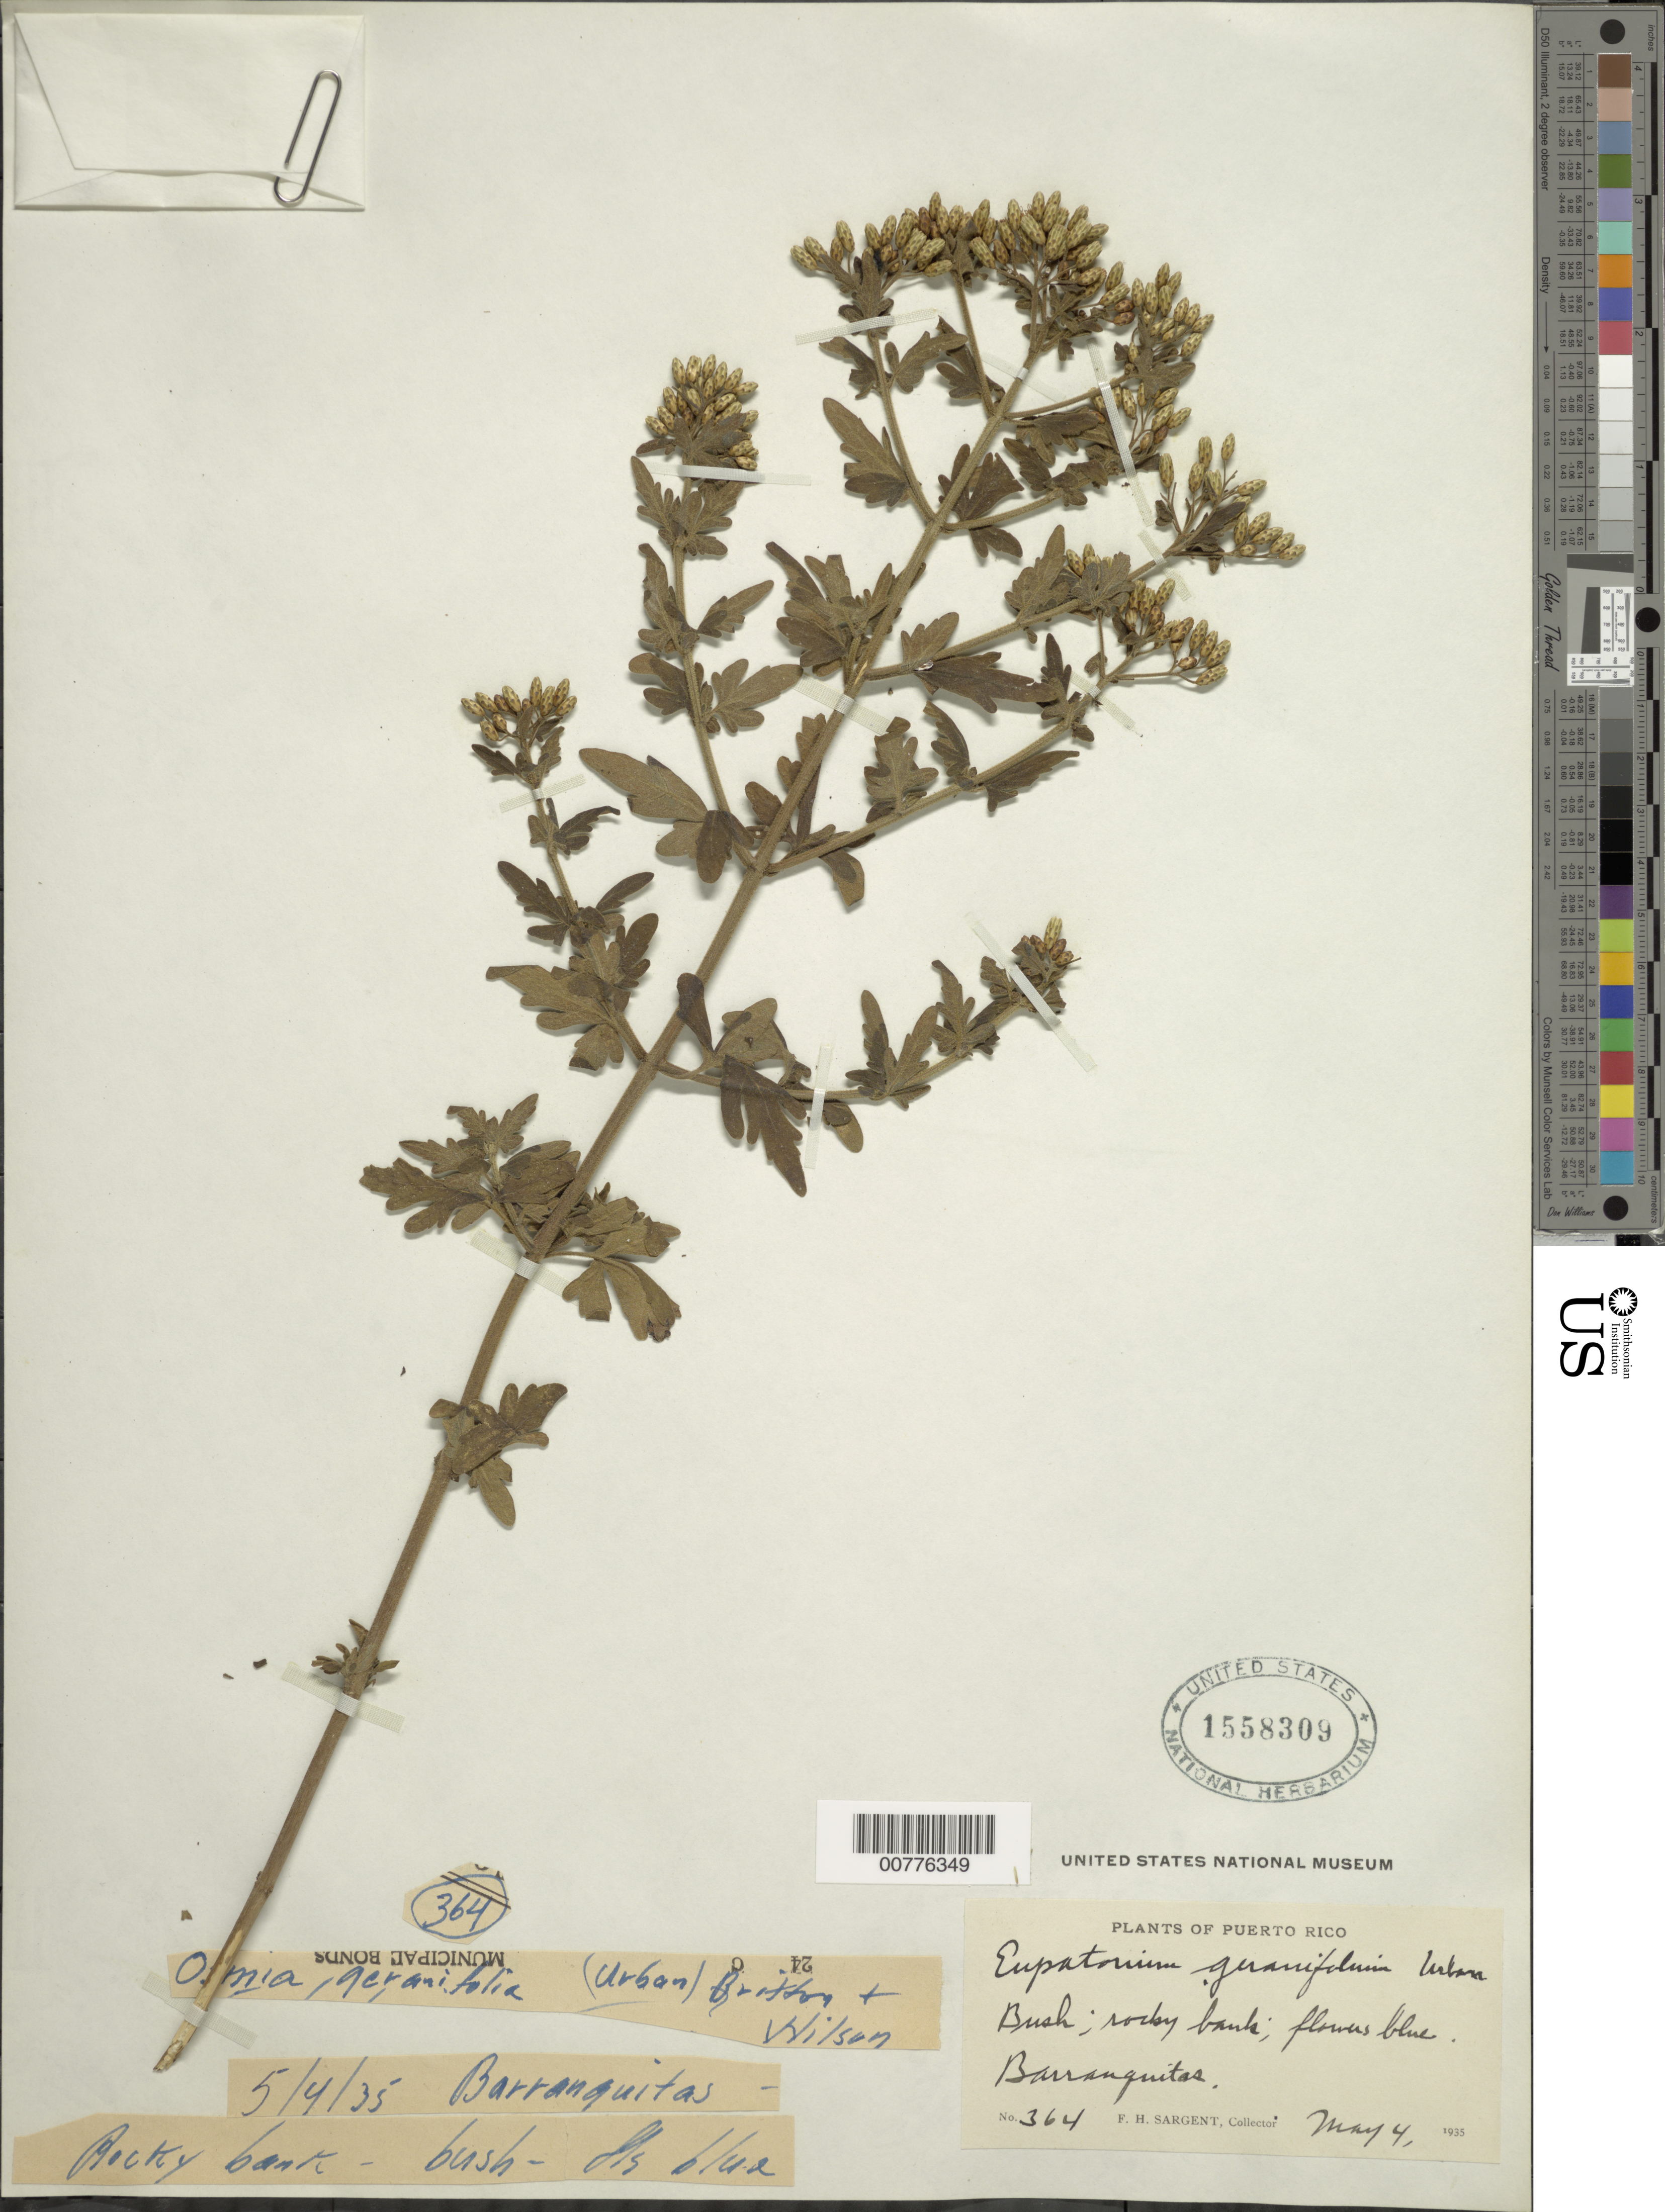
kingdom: Plantae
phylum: Tracheophyta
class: Magnoliopsida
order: Asterales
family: Asteraceae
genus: Chromolaena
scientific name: Chromolaena geranifolia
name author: (Urb.) R.M. King & H. Rob.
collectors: F. H. Sargent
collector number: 364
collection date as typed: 04 May 1935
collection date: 1935-05-04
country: Puerto Rico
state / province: Barranquitas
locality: Barranquitas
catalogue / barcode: US 1558309